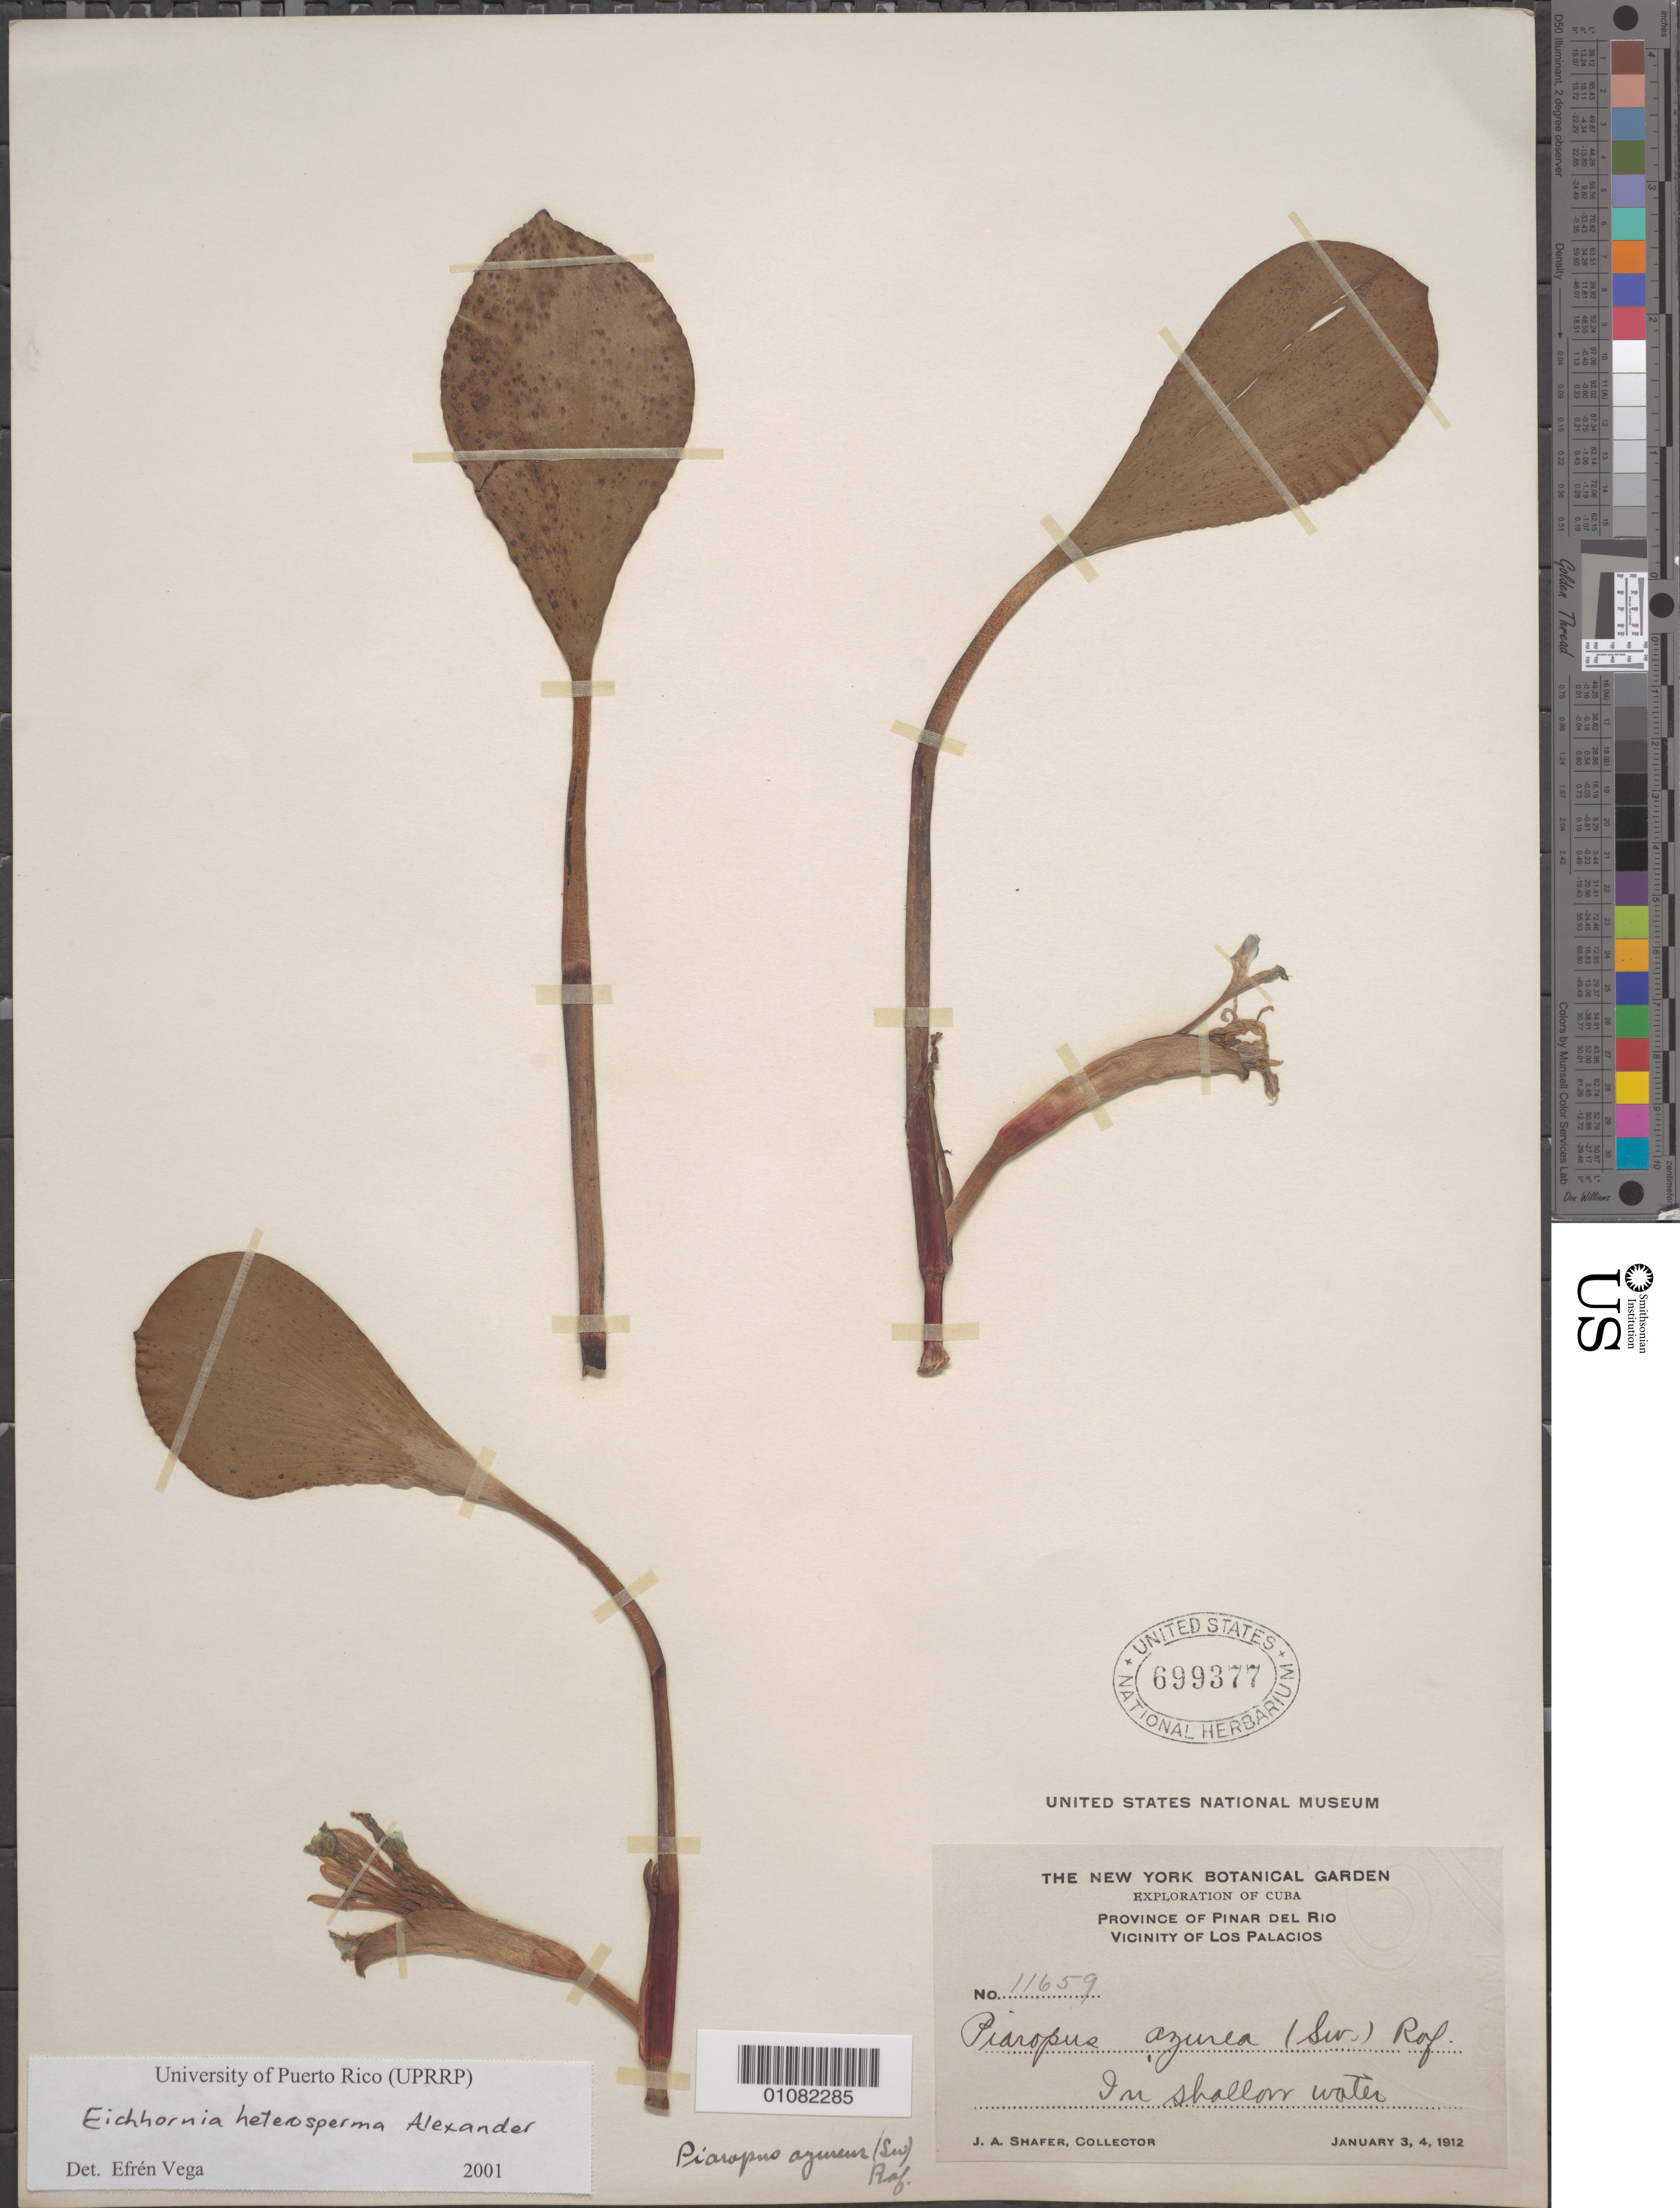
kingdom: Plantae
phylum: Tracheophyta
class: Liliopsida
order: Commelinales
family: Pontederiaceae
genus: Eichhornia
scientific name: Eichhornia heterosperma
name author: Alexander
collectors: J. A. Shafer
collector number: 11659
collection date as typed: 03 Jan 1912 to 04 Jan 1912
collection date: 1912-01-03/1912-01-04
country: Cuba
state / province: Pinar del Rio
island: Cuba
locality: Vicinity of Los Palacios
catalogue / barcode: US 699377